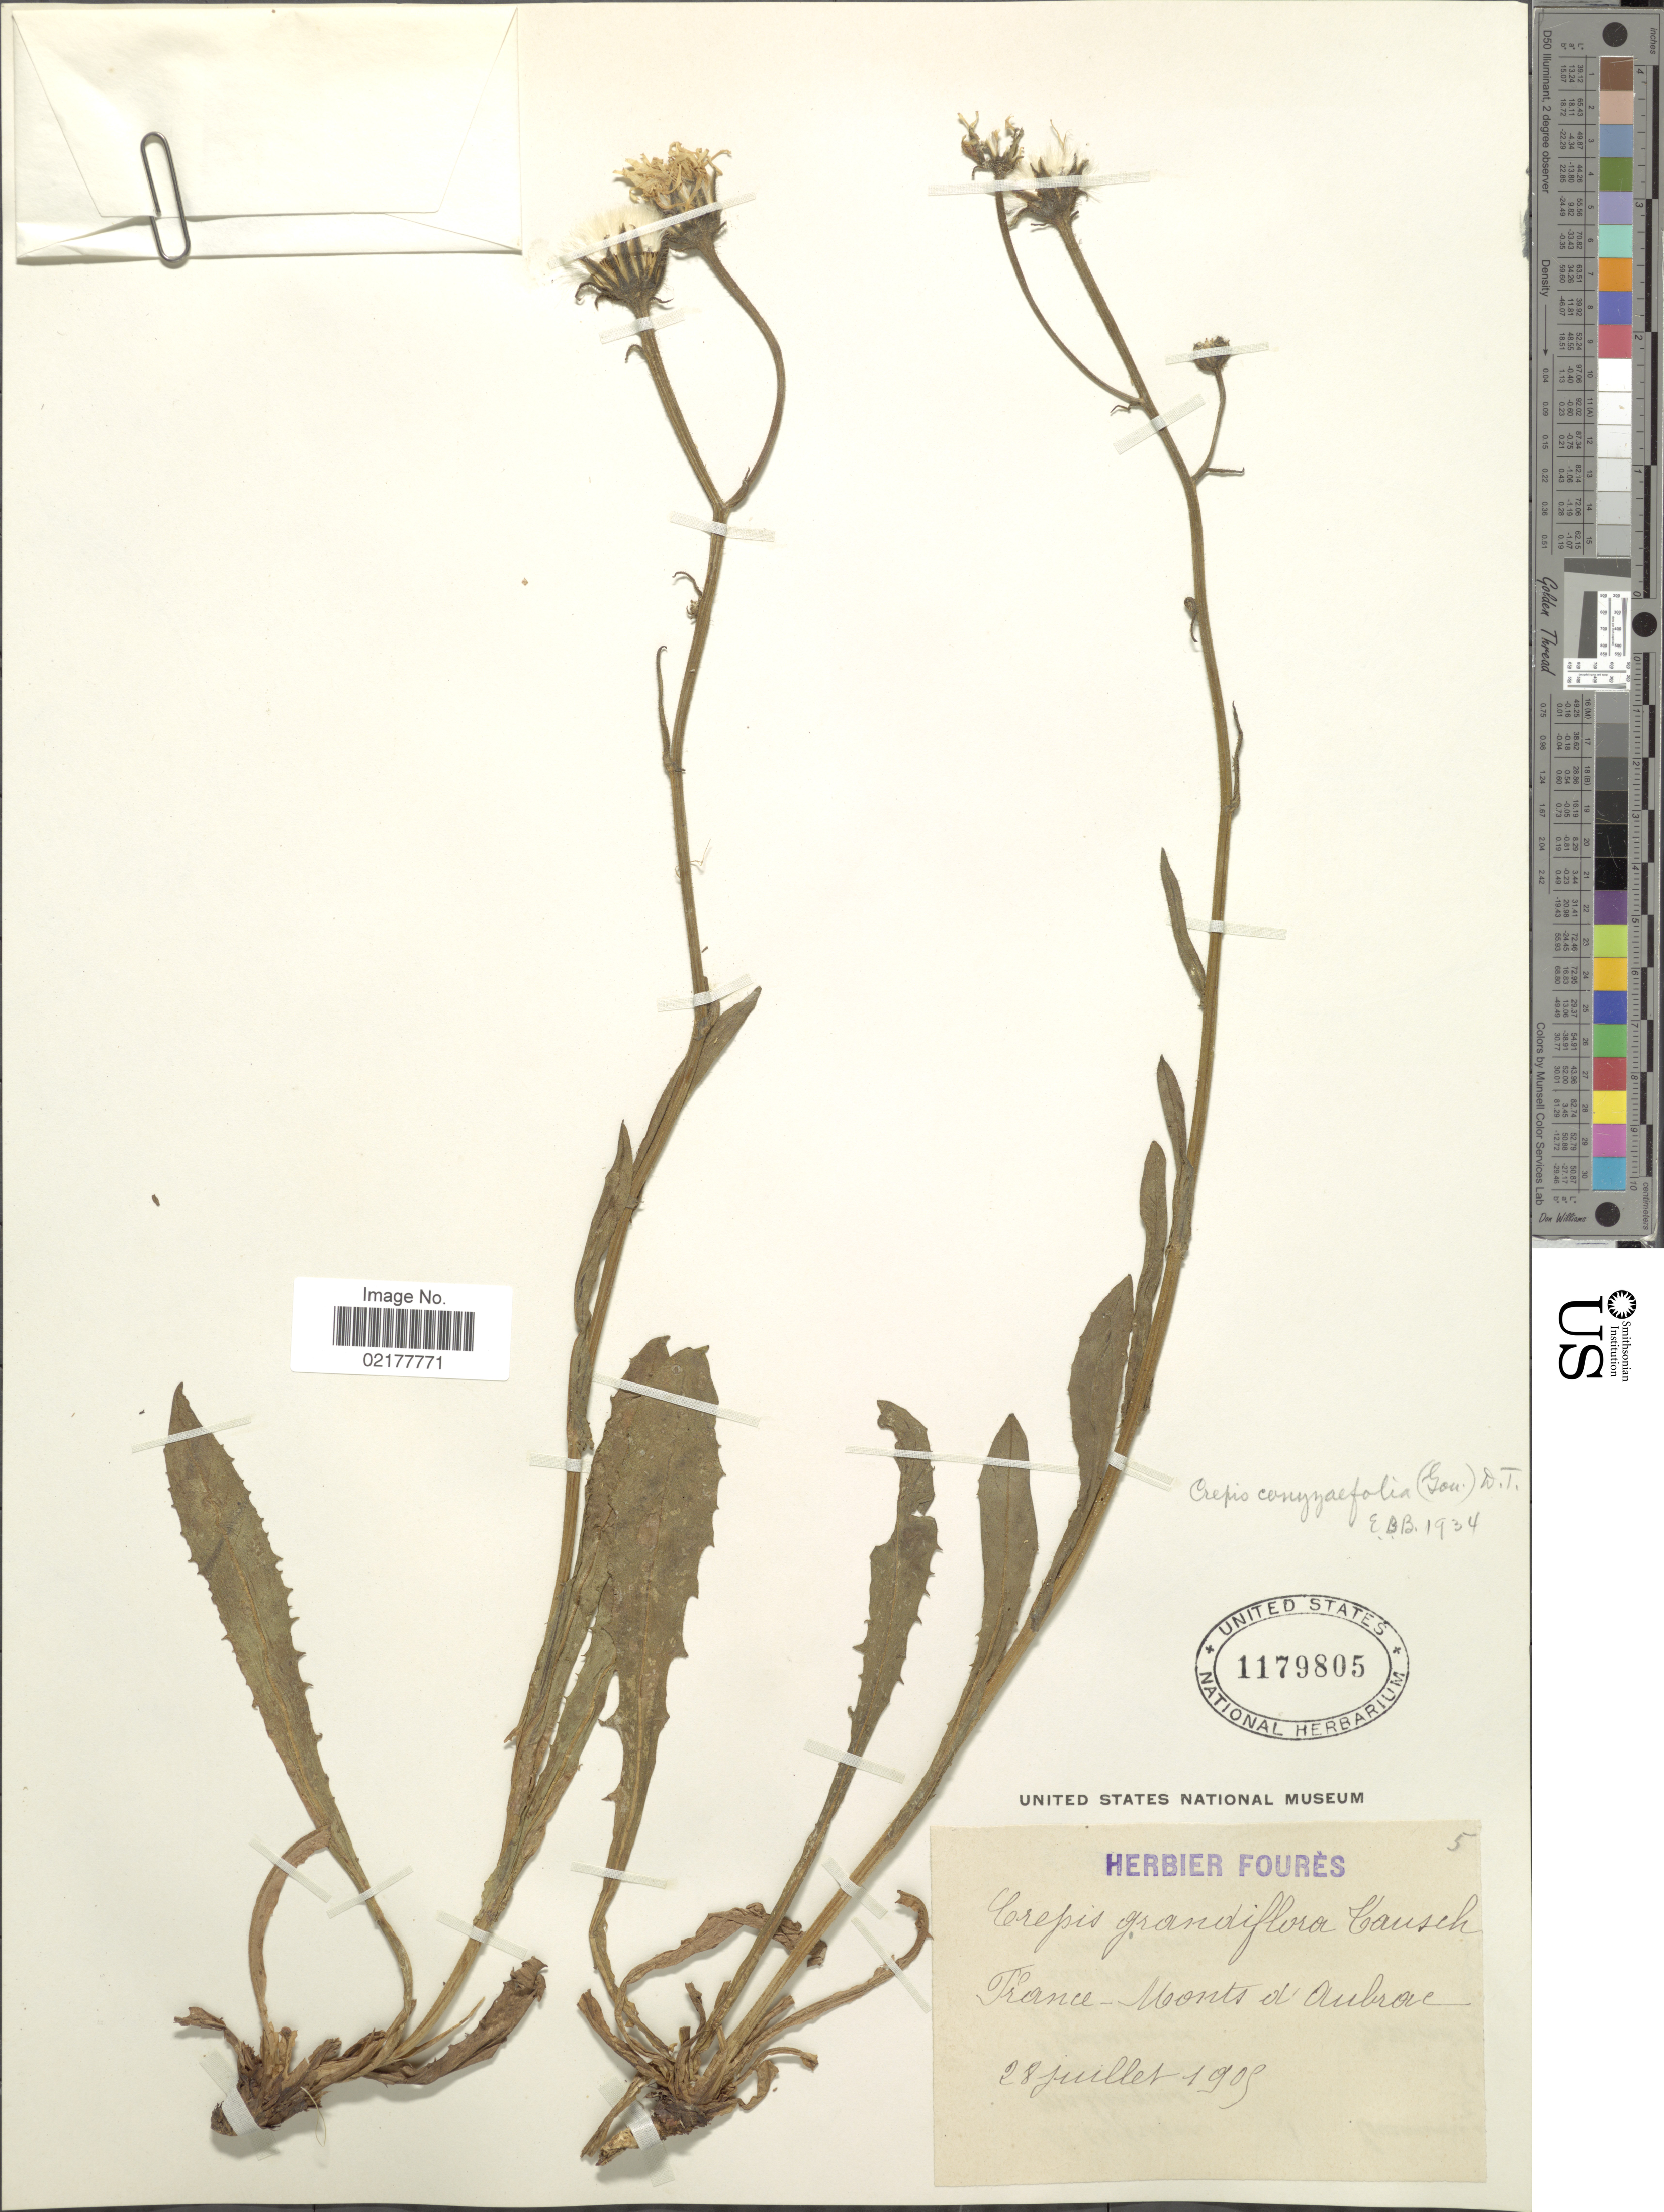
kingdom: Plantae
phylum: Tracheophyta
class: Magnoliopsida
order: Asterales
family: Asteraceae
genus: Crepis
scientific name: Crepis conyzifolia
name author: (Gouan) A. Kern.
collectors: ex herb. Foures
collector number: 5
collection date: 1905-07-28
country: France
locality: Monts d'Aubrae [interpreted]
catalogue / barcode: US 1179805